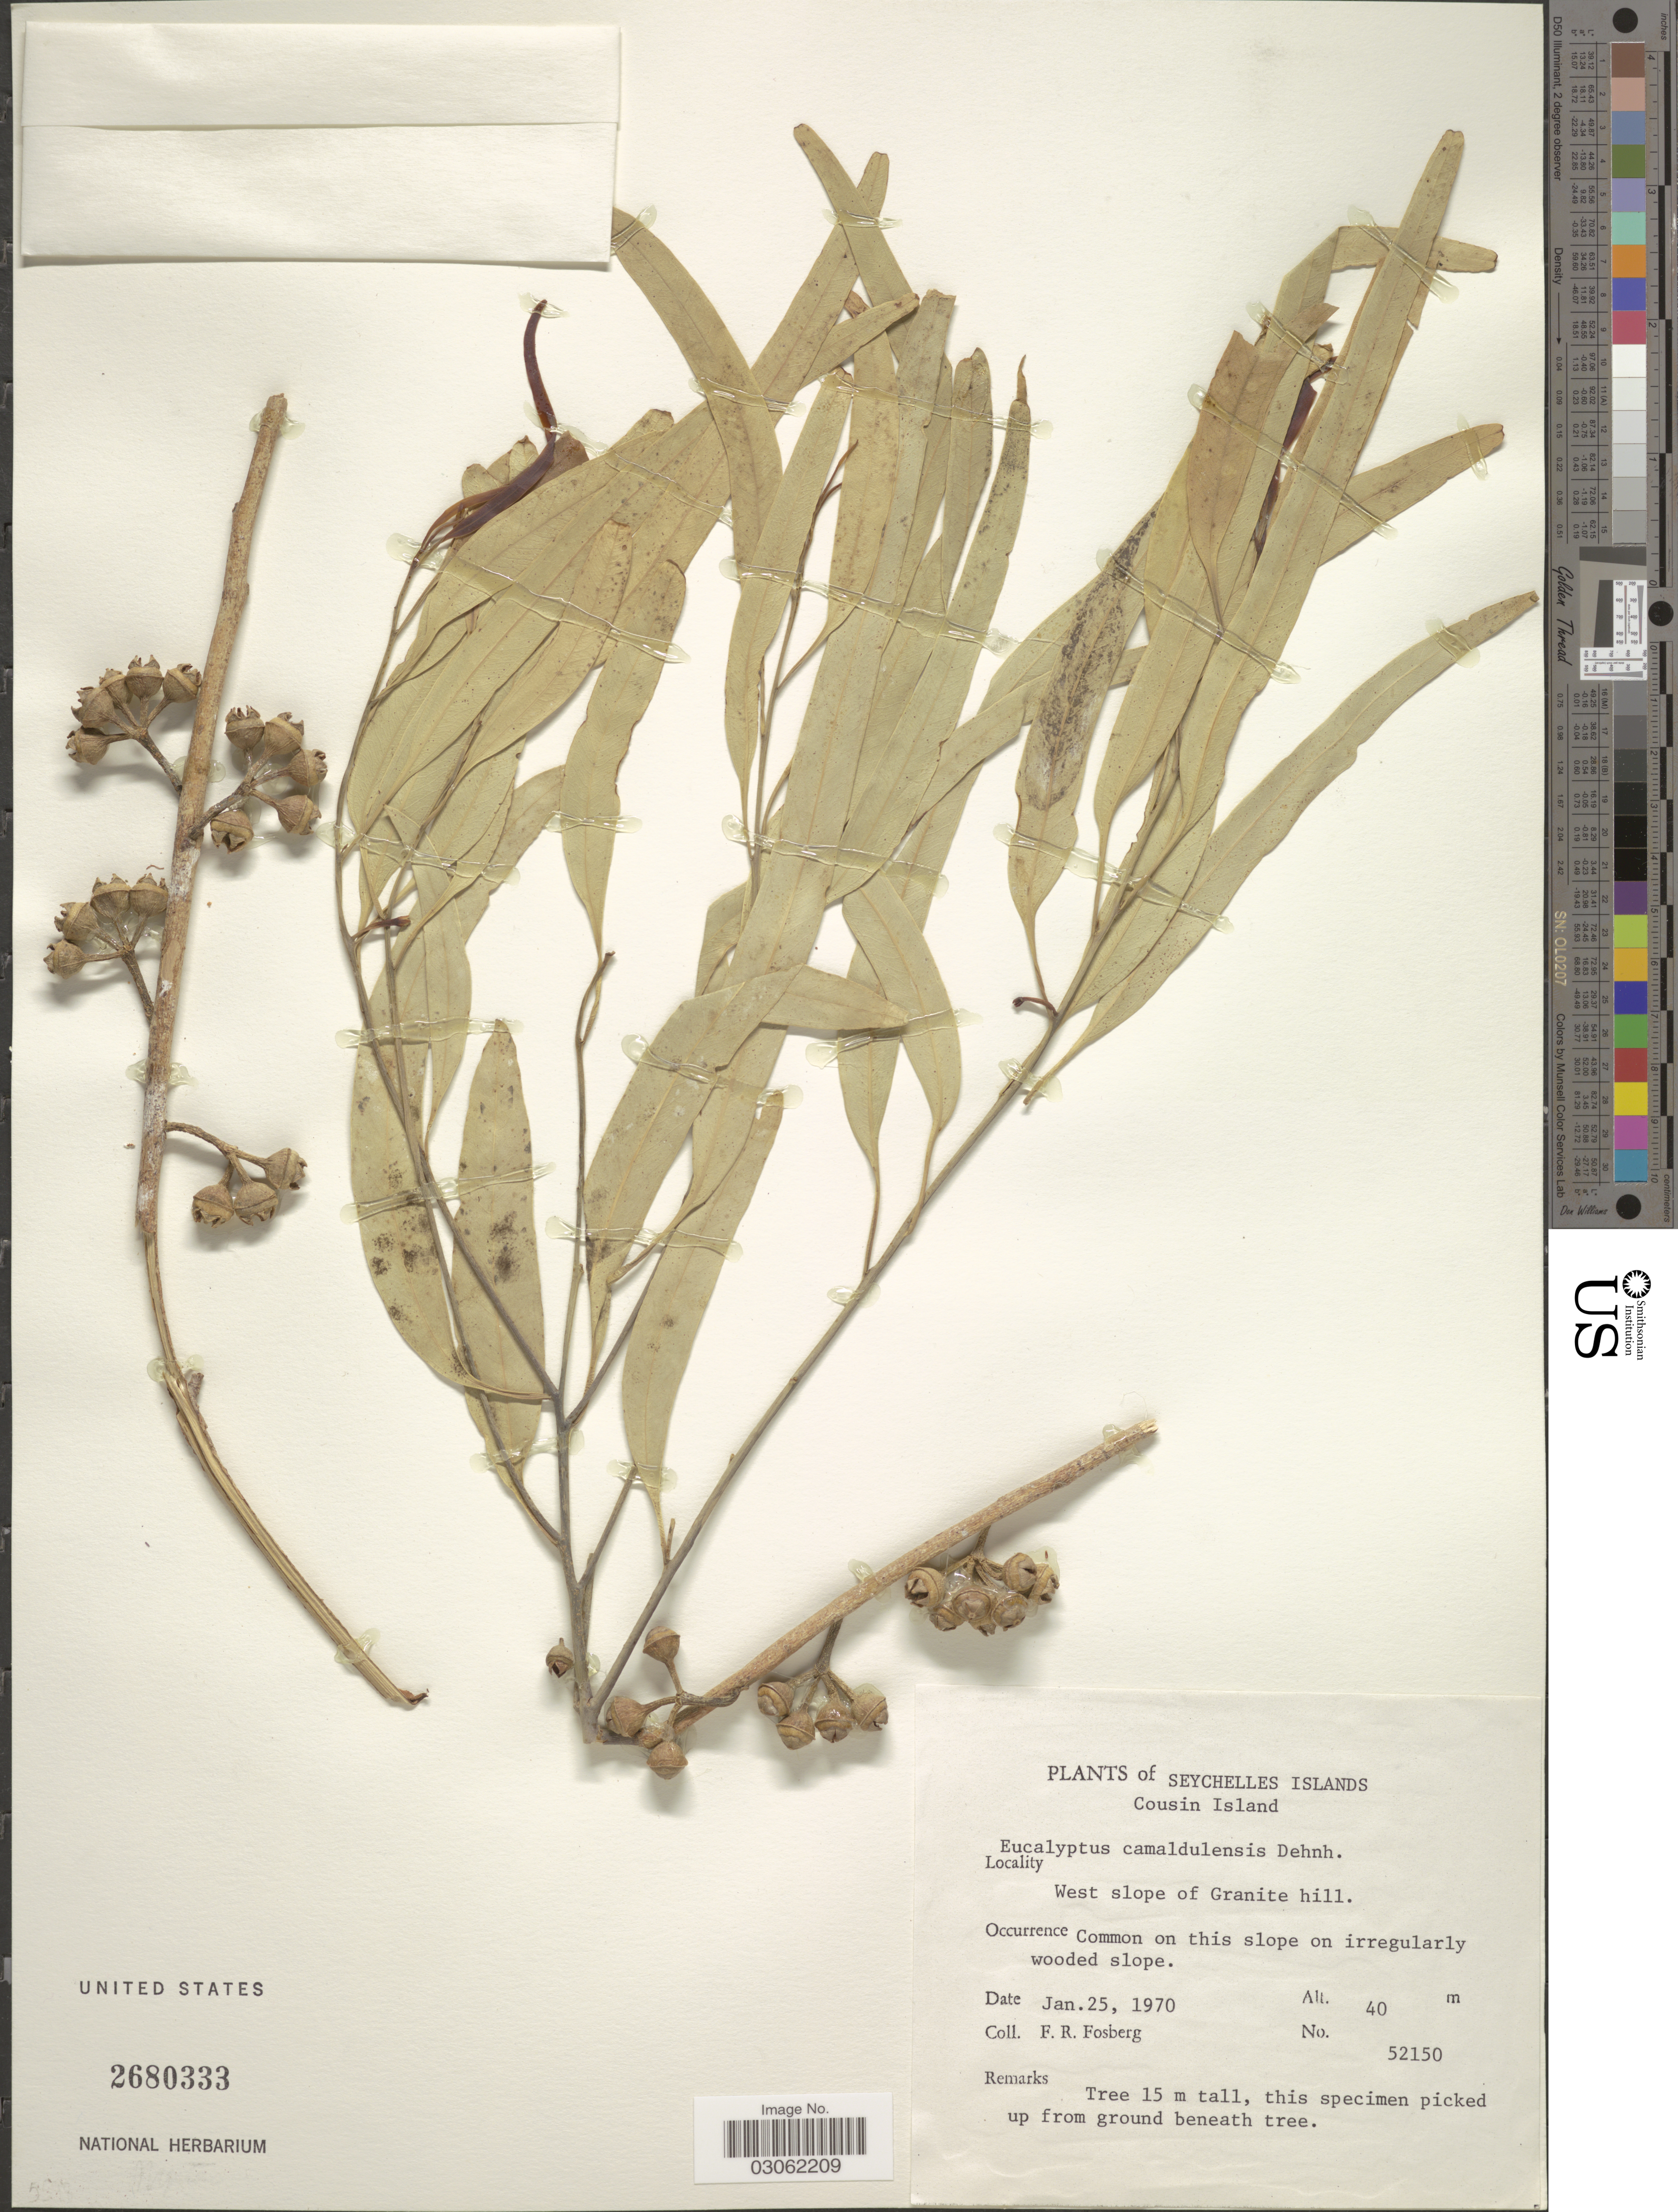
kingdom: Plantae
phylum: Tracheophyta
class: Magnoliopsida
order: Myrtales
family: Myrtaceae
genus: Eucalyptus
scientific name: Eucalyptus camaldulensis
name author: Dehnh.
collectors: F. R. Fosberg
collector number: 52150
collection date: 1970-01-25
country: Seychelles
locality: Seychelles Islands. Cousin Island. West slope of Granite hill.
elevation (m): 40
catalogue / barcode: US 2680333